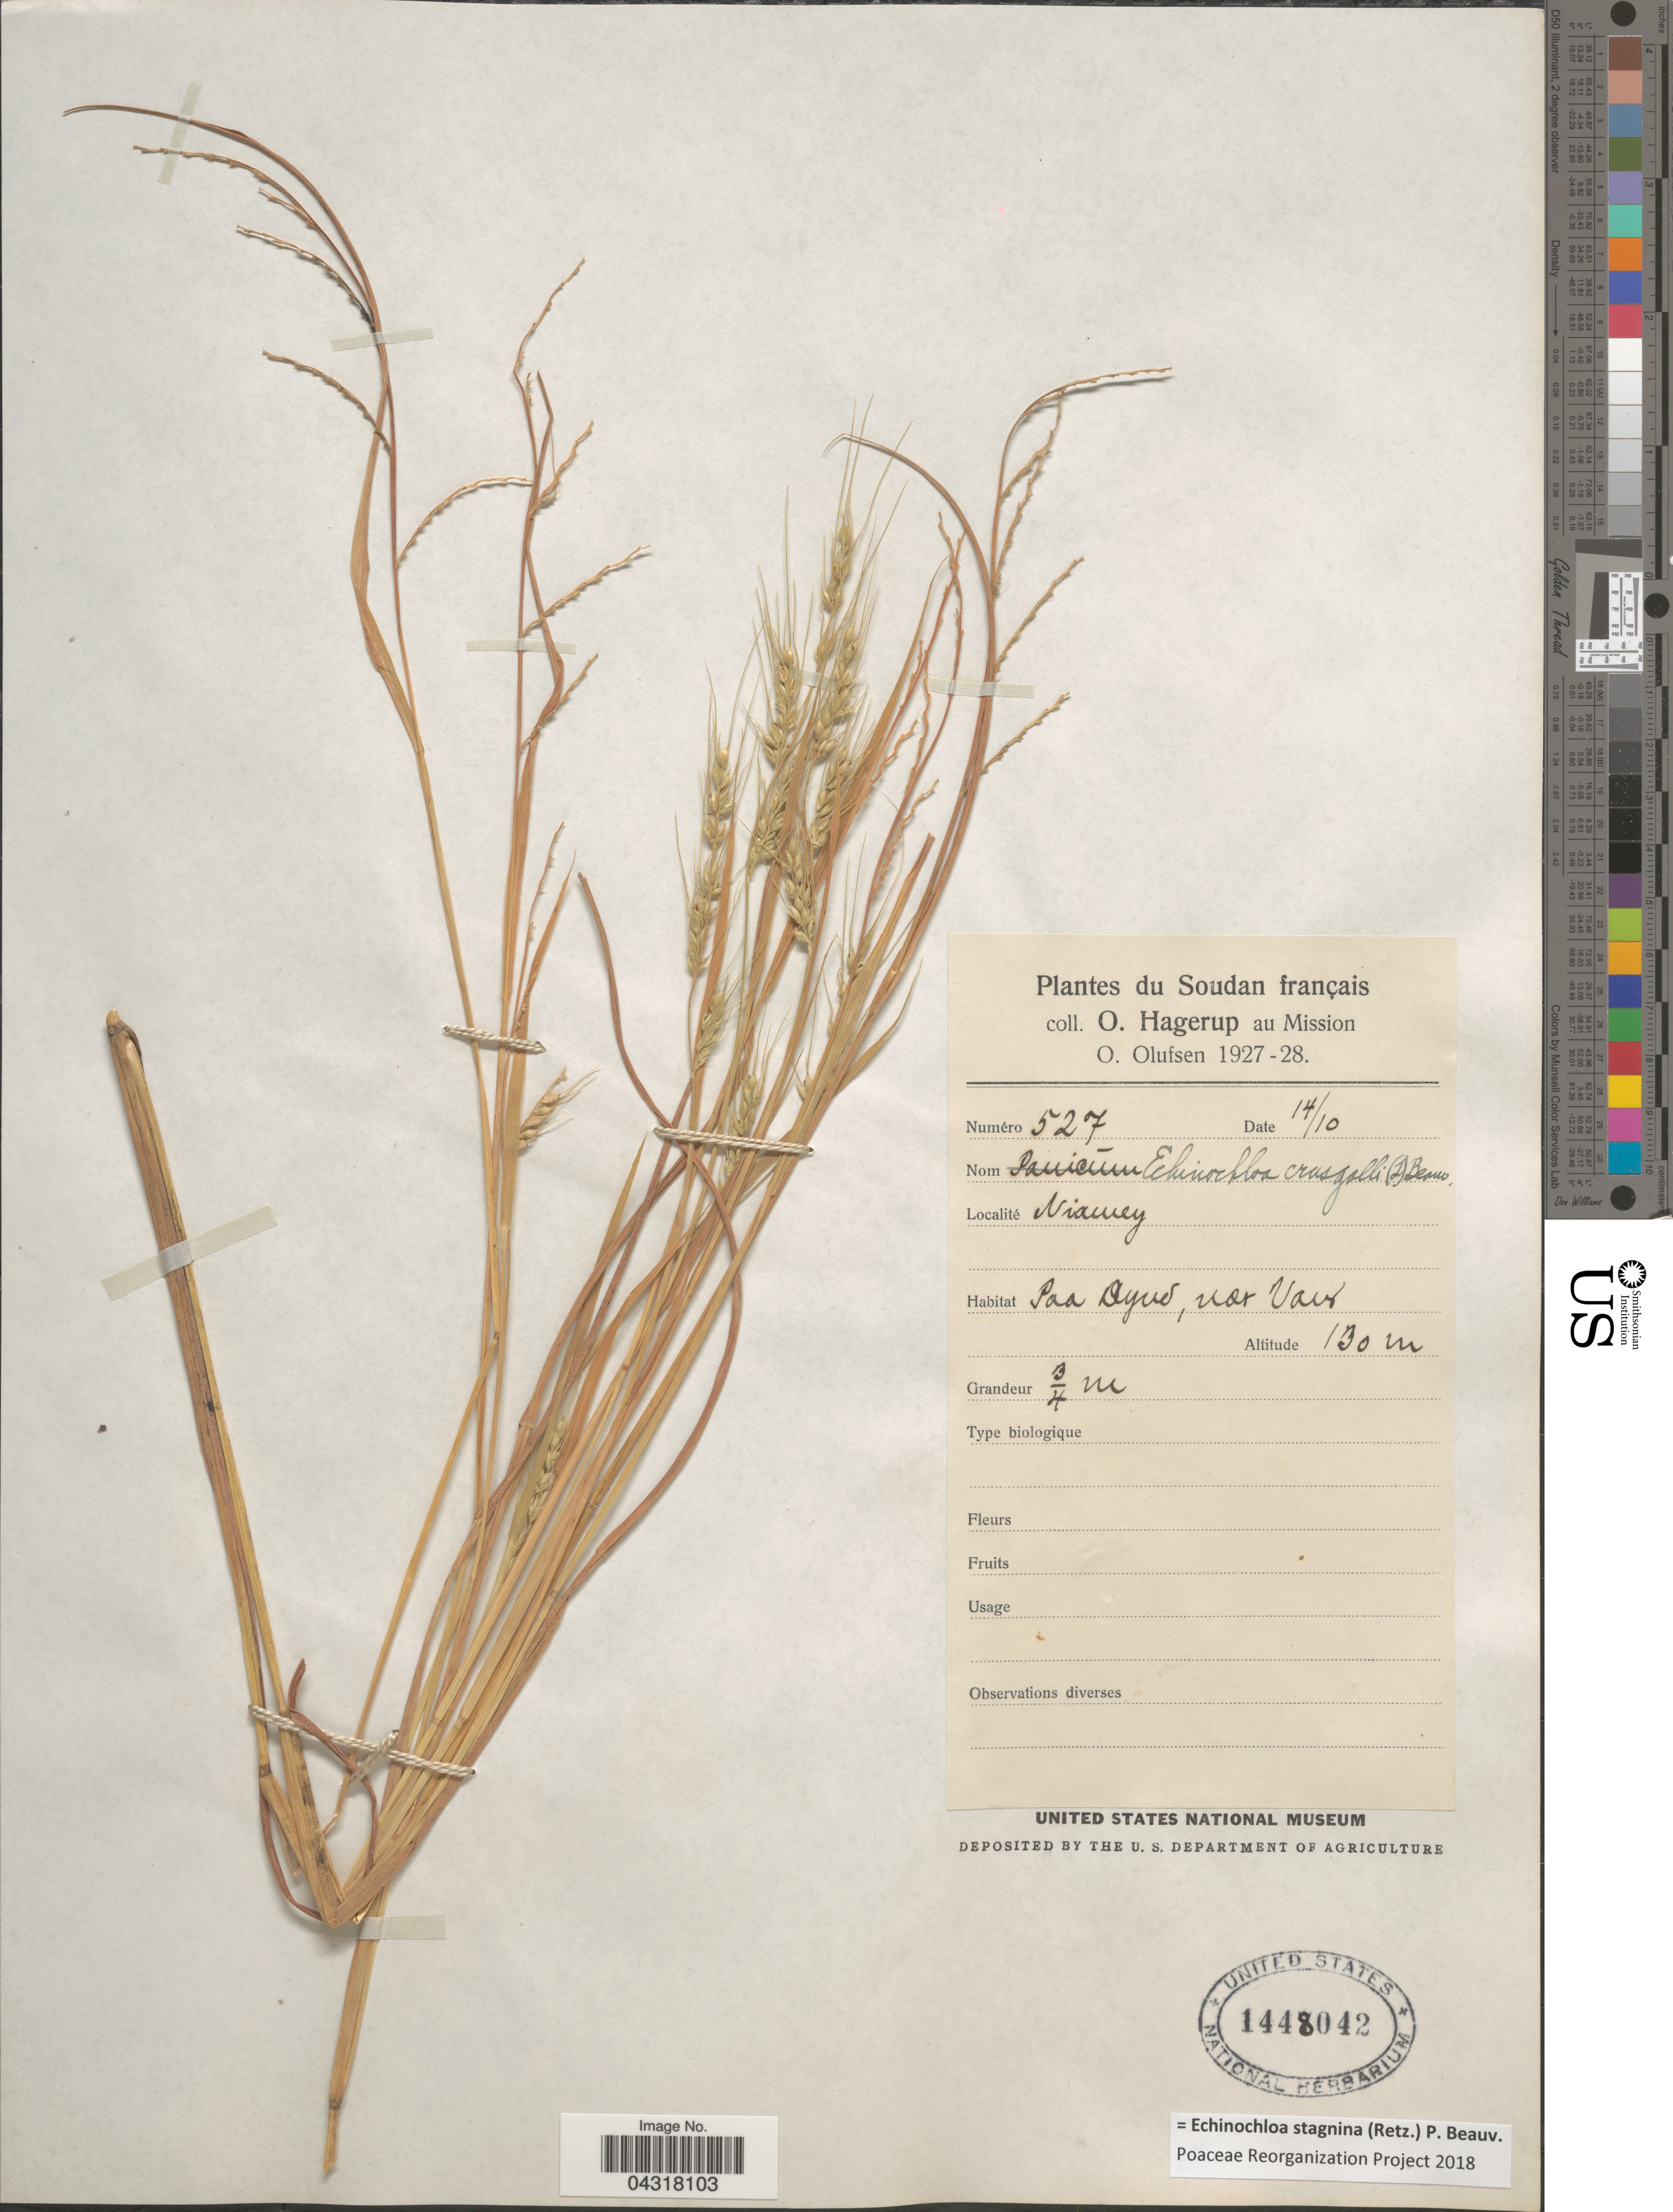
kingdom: Plantae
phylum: Tracheophyta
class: Liliopsida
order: Poales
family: Poaceae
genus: Echinochloa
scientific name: Echinochloa stagnina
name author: (Retz.) P. Beauv.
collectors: O. Hagerup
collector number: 527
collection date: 1927-10-14/1928-10-14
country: Niger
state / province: Niamey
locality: Soudan français. Mission O. Olufsen 1927-28. Poa Dyud, nar Vaur. [interpreted]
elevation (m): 130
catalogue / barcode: US 1448042